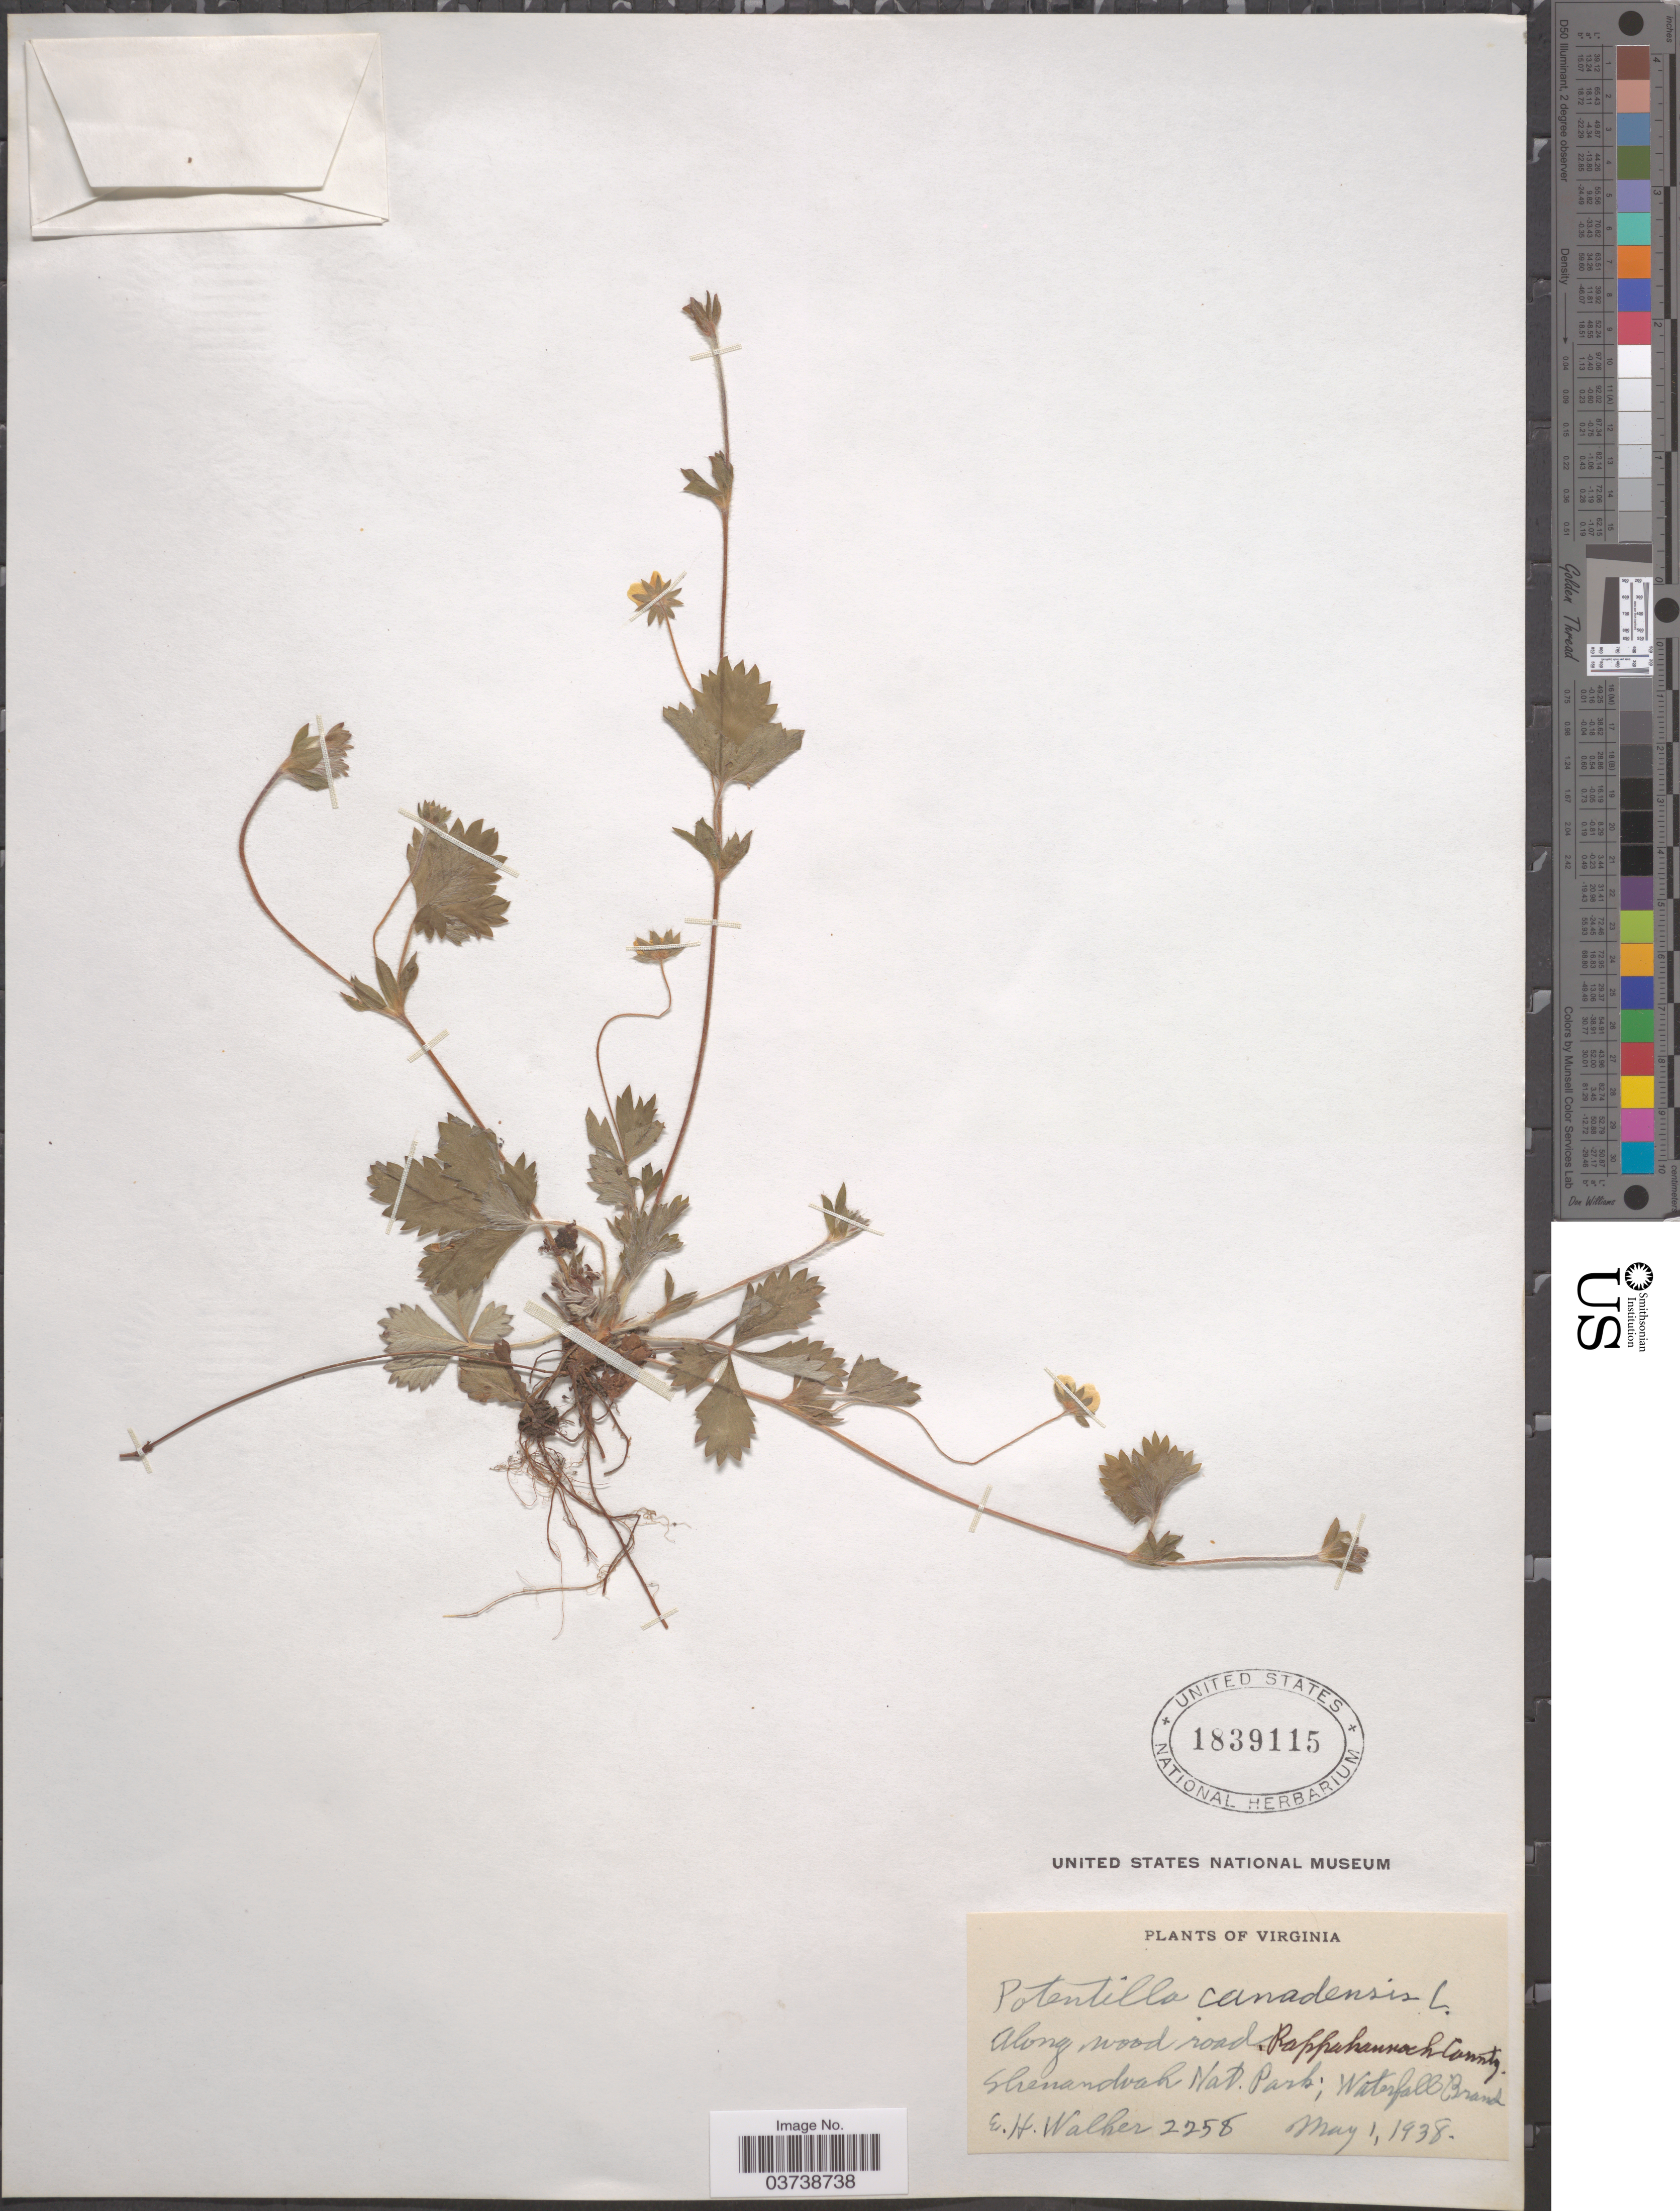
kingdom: Plantae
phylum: Tracheophyta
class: Magnoliopsida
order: Rosales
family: Rosaceae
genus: Potentilla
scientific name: Potentilla canadensis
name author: L.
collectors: E. H. Walker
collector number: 2258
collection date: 1938-05-01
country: United States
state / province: Virginia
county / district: Rappahannock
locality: Along wood road, Shenandoah Nat. Park; Waterfall Branch.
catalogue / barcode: US 1839115